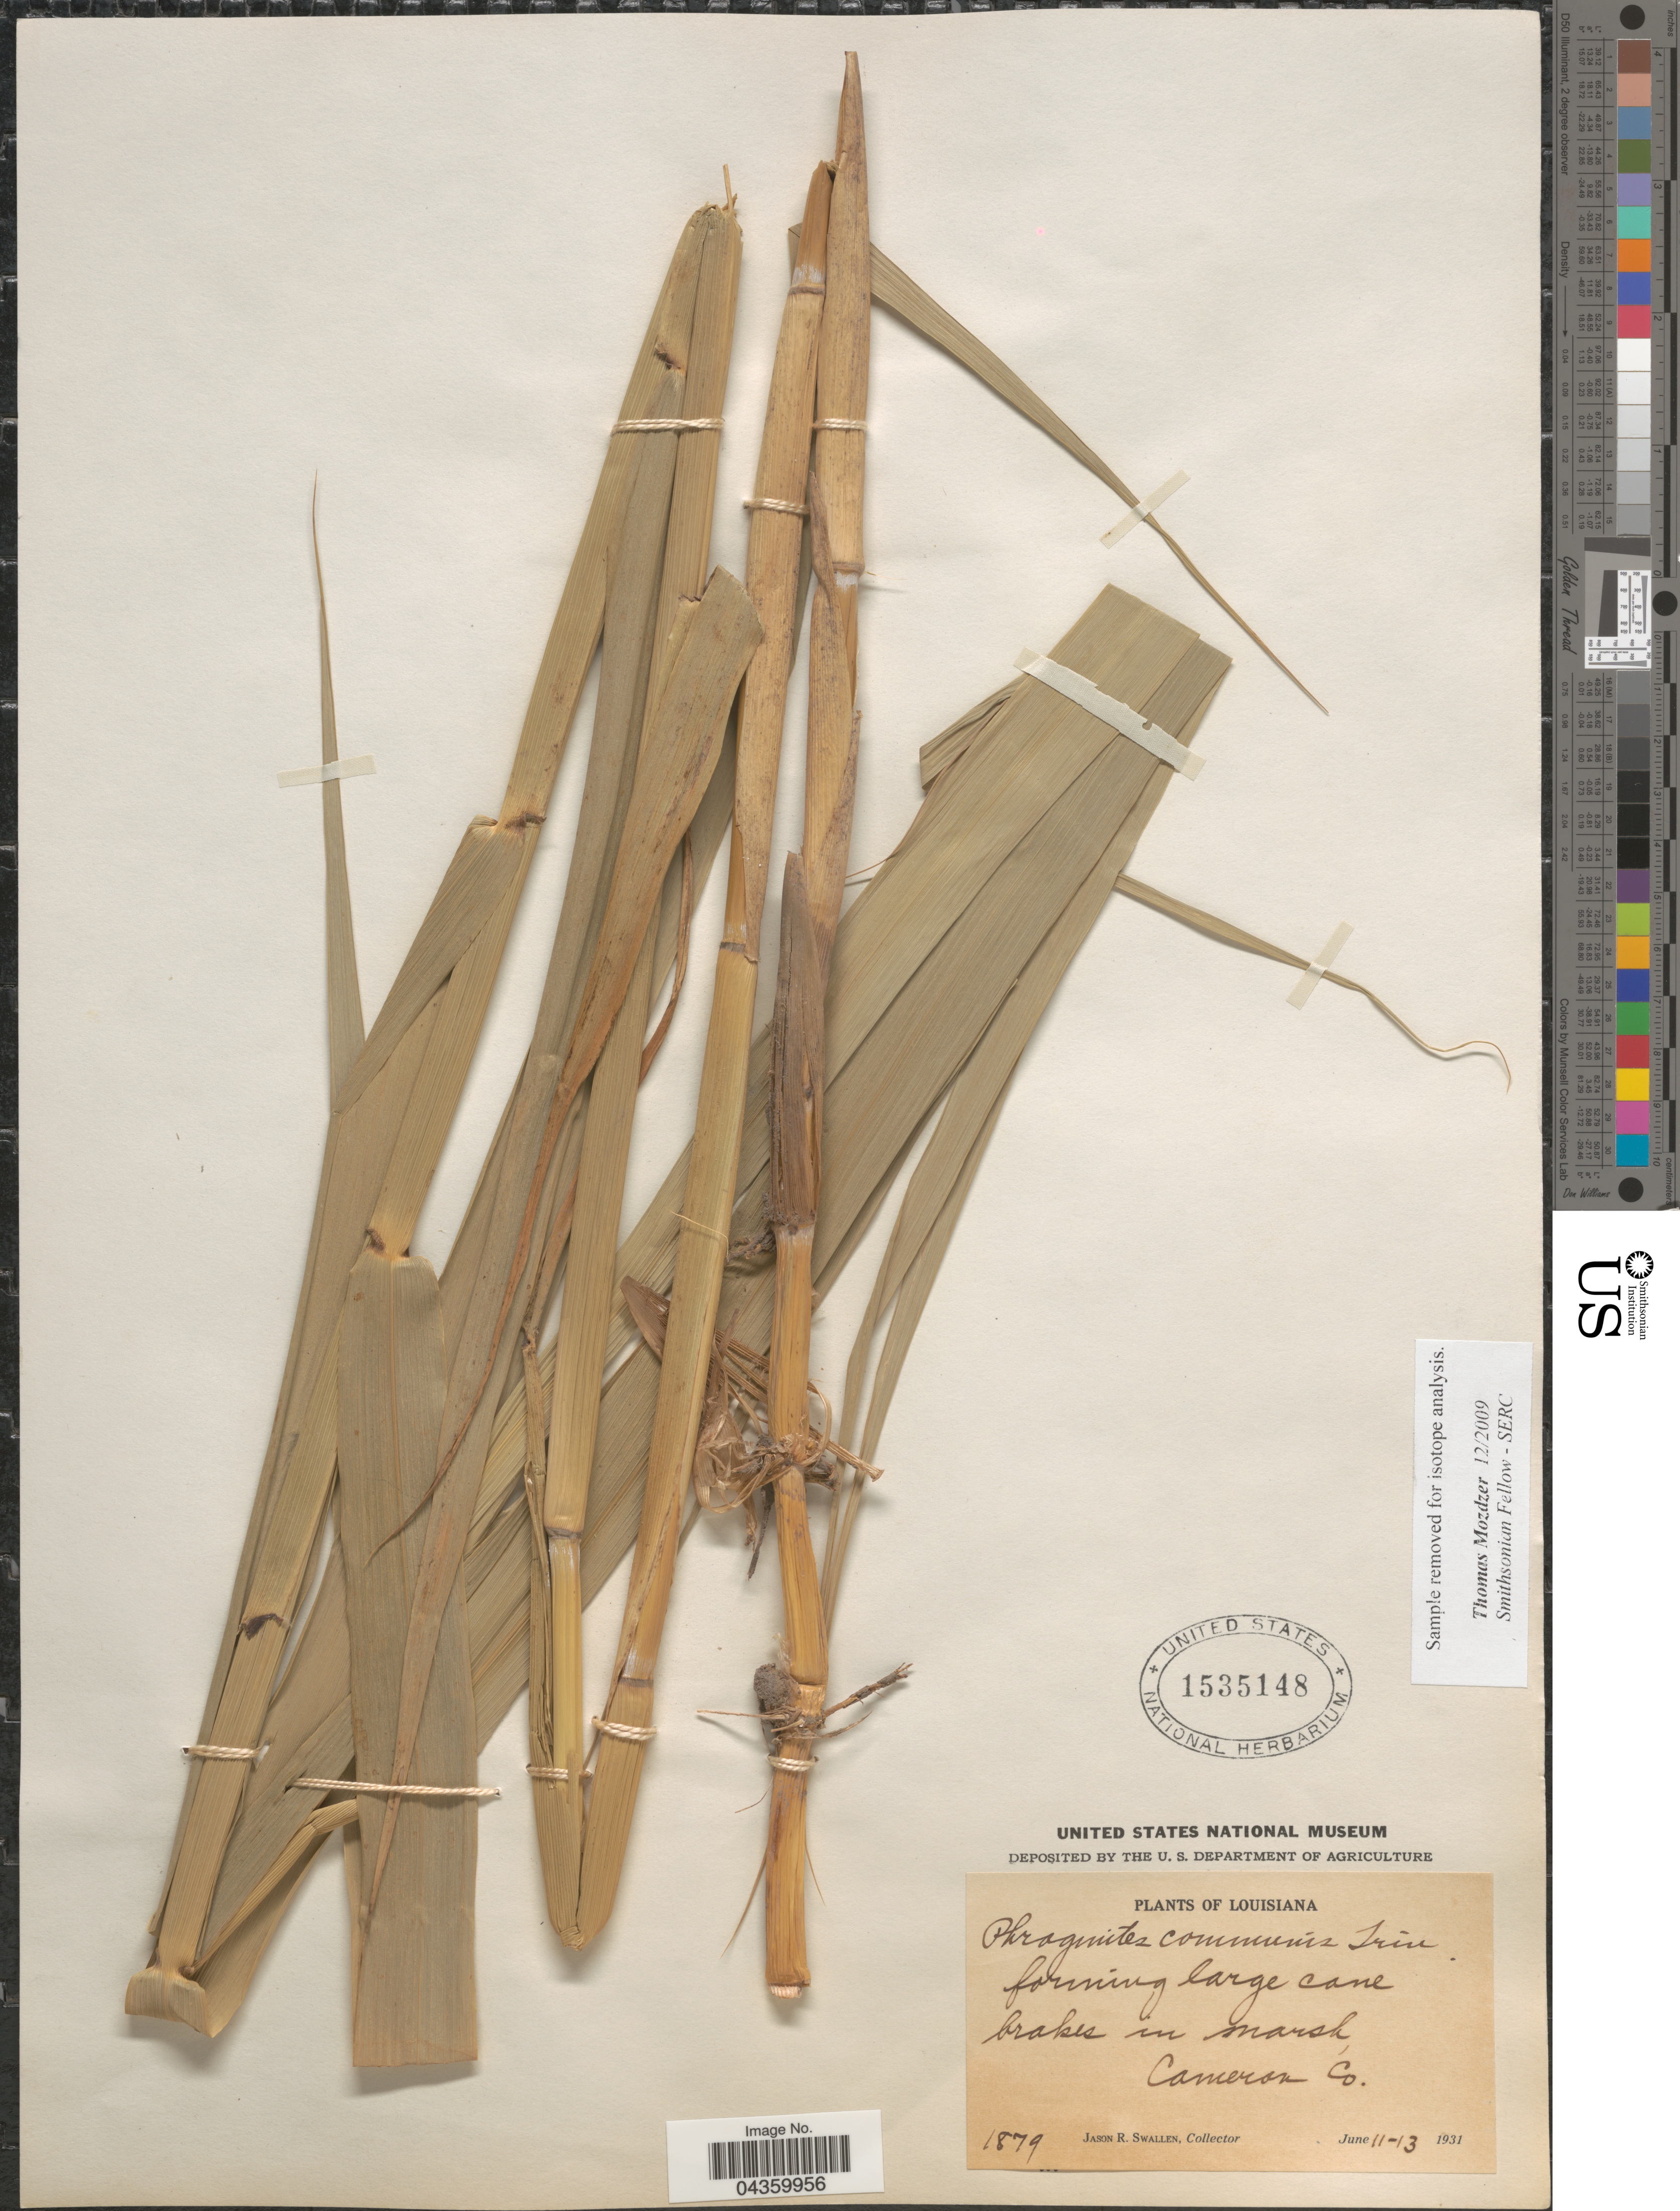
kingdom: Plantae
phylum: Tracheophyta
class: Liliopsida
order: Poales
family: Poaceae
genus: Phragmites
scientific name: Phragmites australis subsp. berlandieri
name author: (E. Fourn.) Saltonstall & Hauber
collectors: J. R. Swallen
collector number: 1879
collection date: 1931-06-11/1931-06-13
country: United States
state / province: Louisiana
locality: In marsh, Cameron Co.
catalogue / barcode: US 1535148